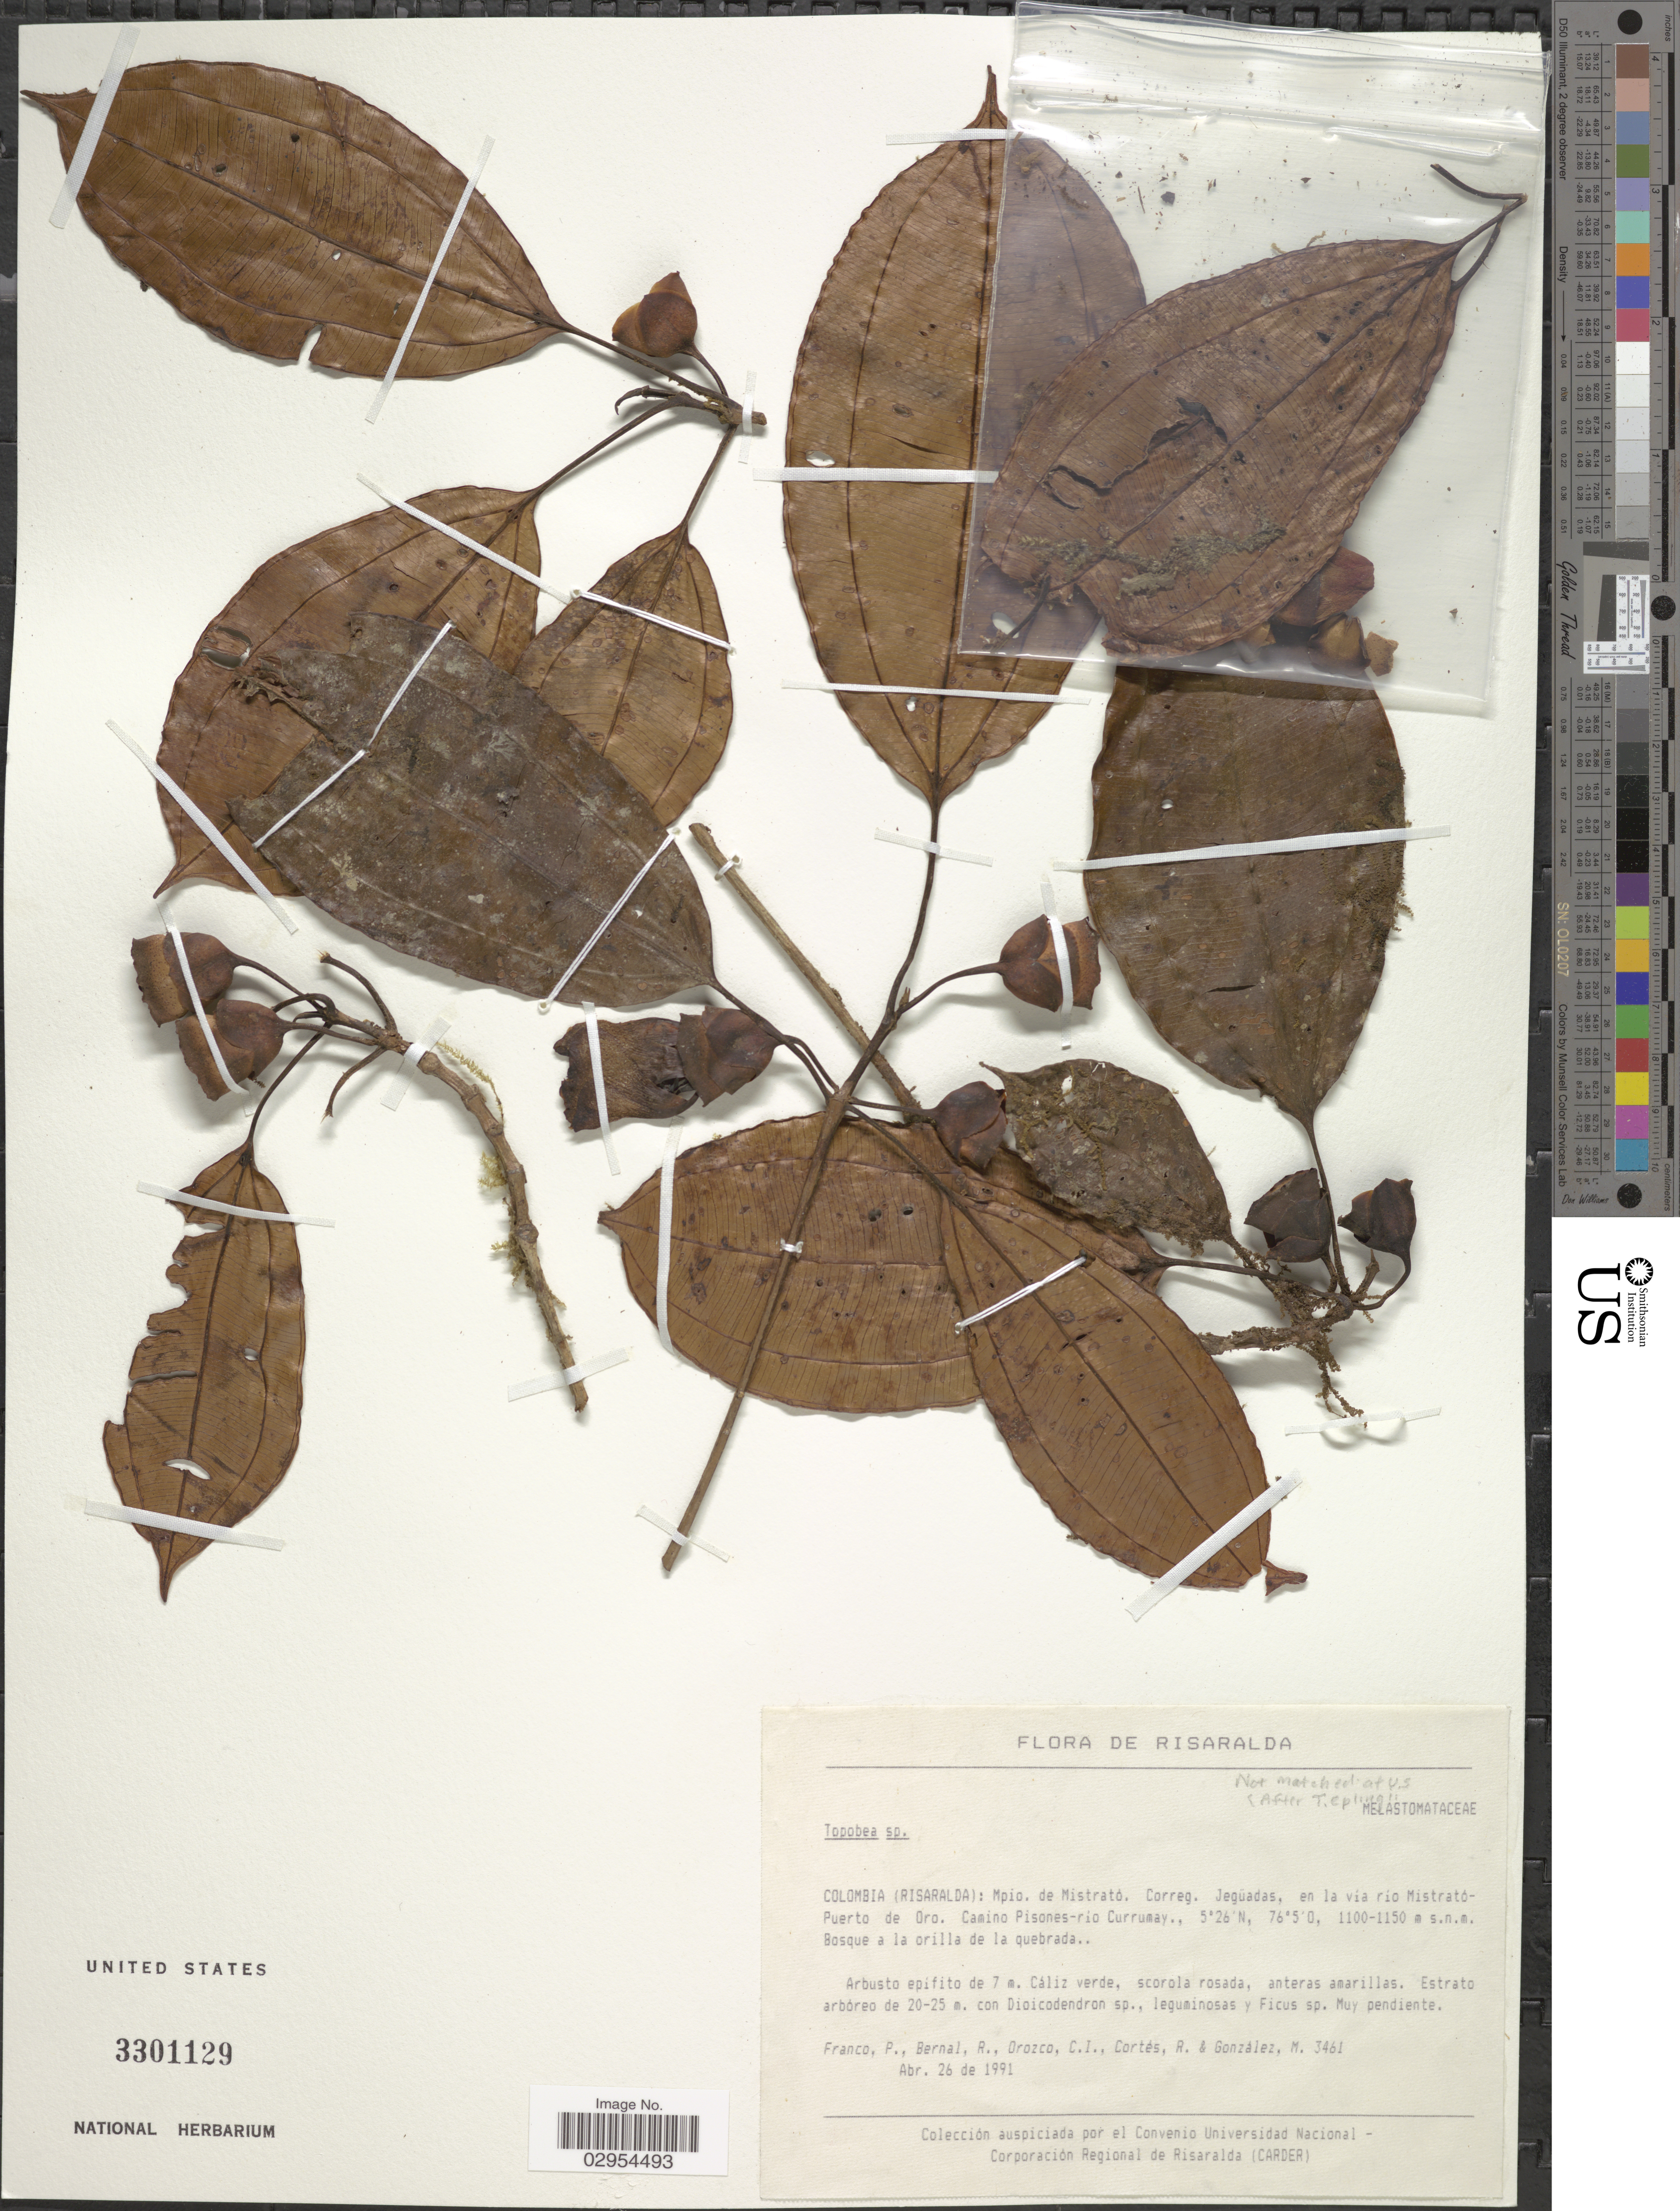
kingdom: Plantae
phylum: Tracheophyta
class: Magnoliopsida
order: Myrtales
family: Melastomataceae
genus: Topobea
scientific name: Topobea sp.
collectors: P. Franco, R. Bernal, C. I. Orozco, R. Cortés & M. González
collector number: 3461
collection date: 1991-04-26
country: Colombia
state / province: Risaralda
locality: Mpio. de Mistrató. Correg. Jegüadas, en la via río Mistrató-Puerto de Oro. Camino Pisones-rio Currumay.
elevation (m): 1100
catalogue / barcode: US 3301129